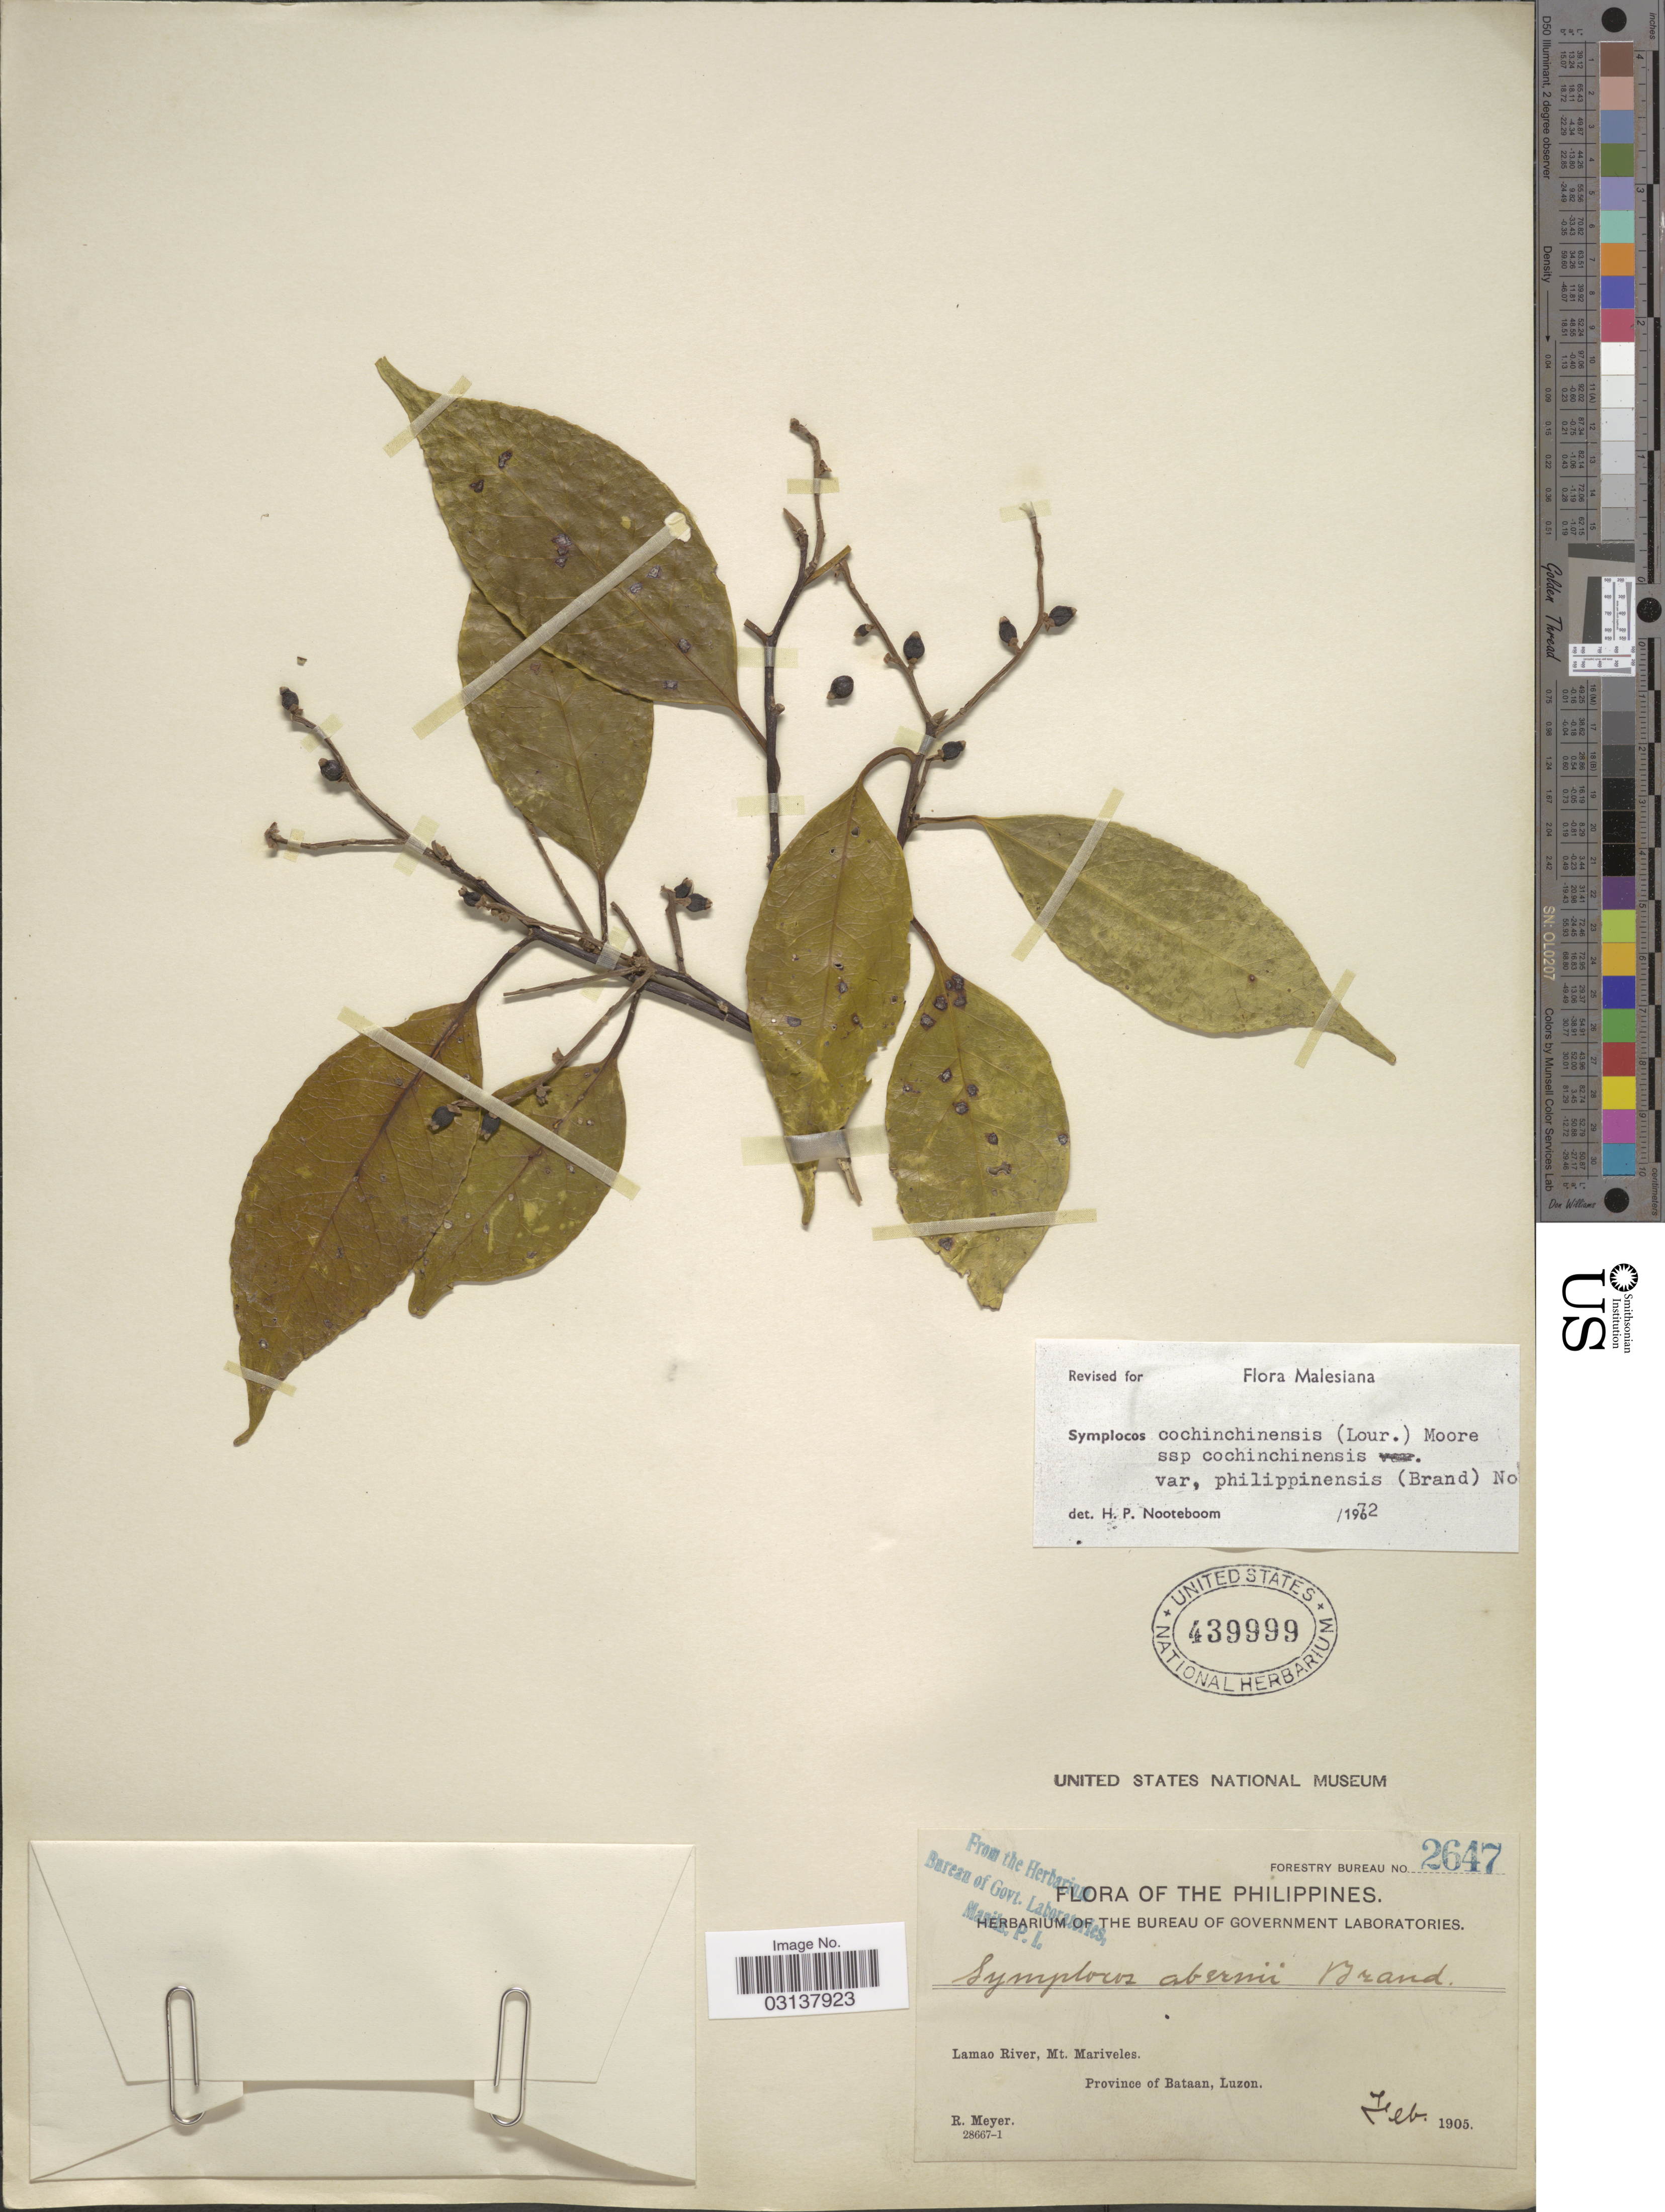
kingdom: Plantae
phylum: Tracheophyta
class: Magnoliopsida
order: Ericales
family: Symplocaceae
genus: Symplocos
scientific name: Symplocos cochinchinensis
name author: (Lour.) S. Moore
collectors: R. Meyer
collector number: Foerstry Bureau 2647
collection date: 1905-02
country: Philippines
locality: The Philippines. Lamao River, Mt. Mariveles. Province of Bataan, Luzon.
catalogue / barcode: US 439999